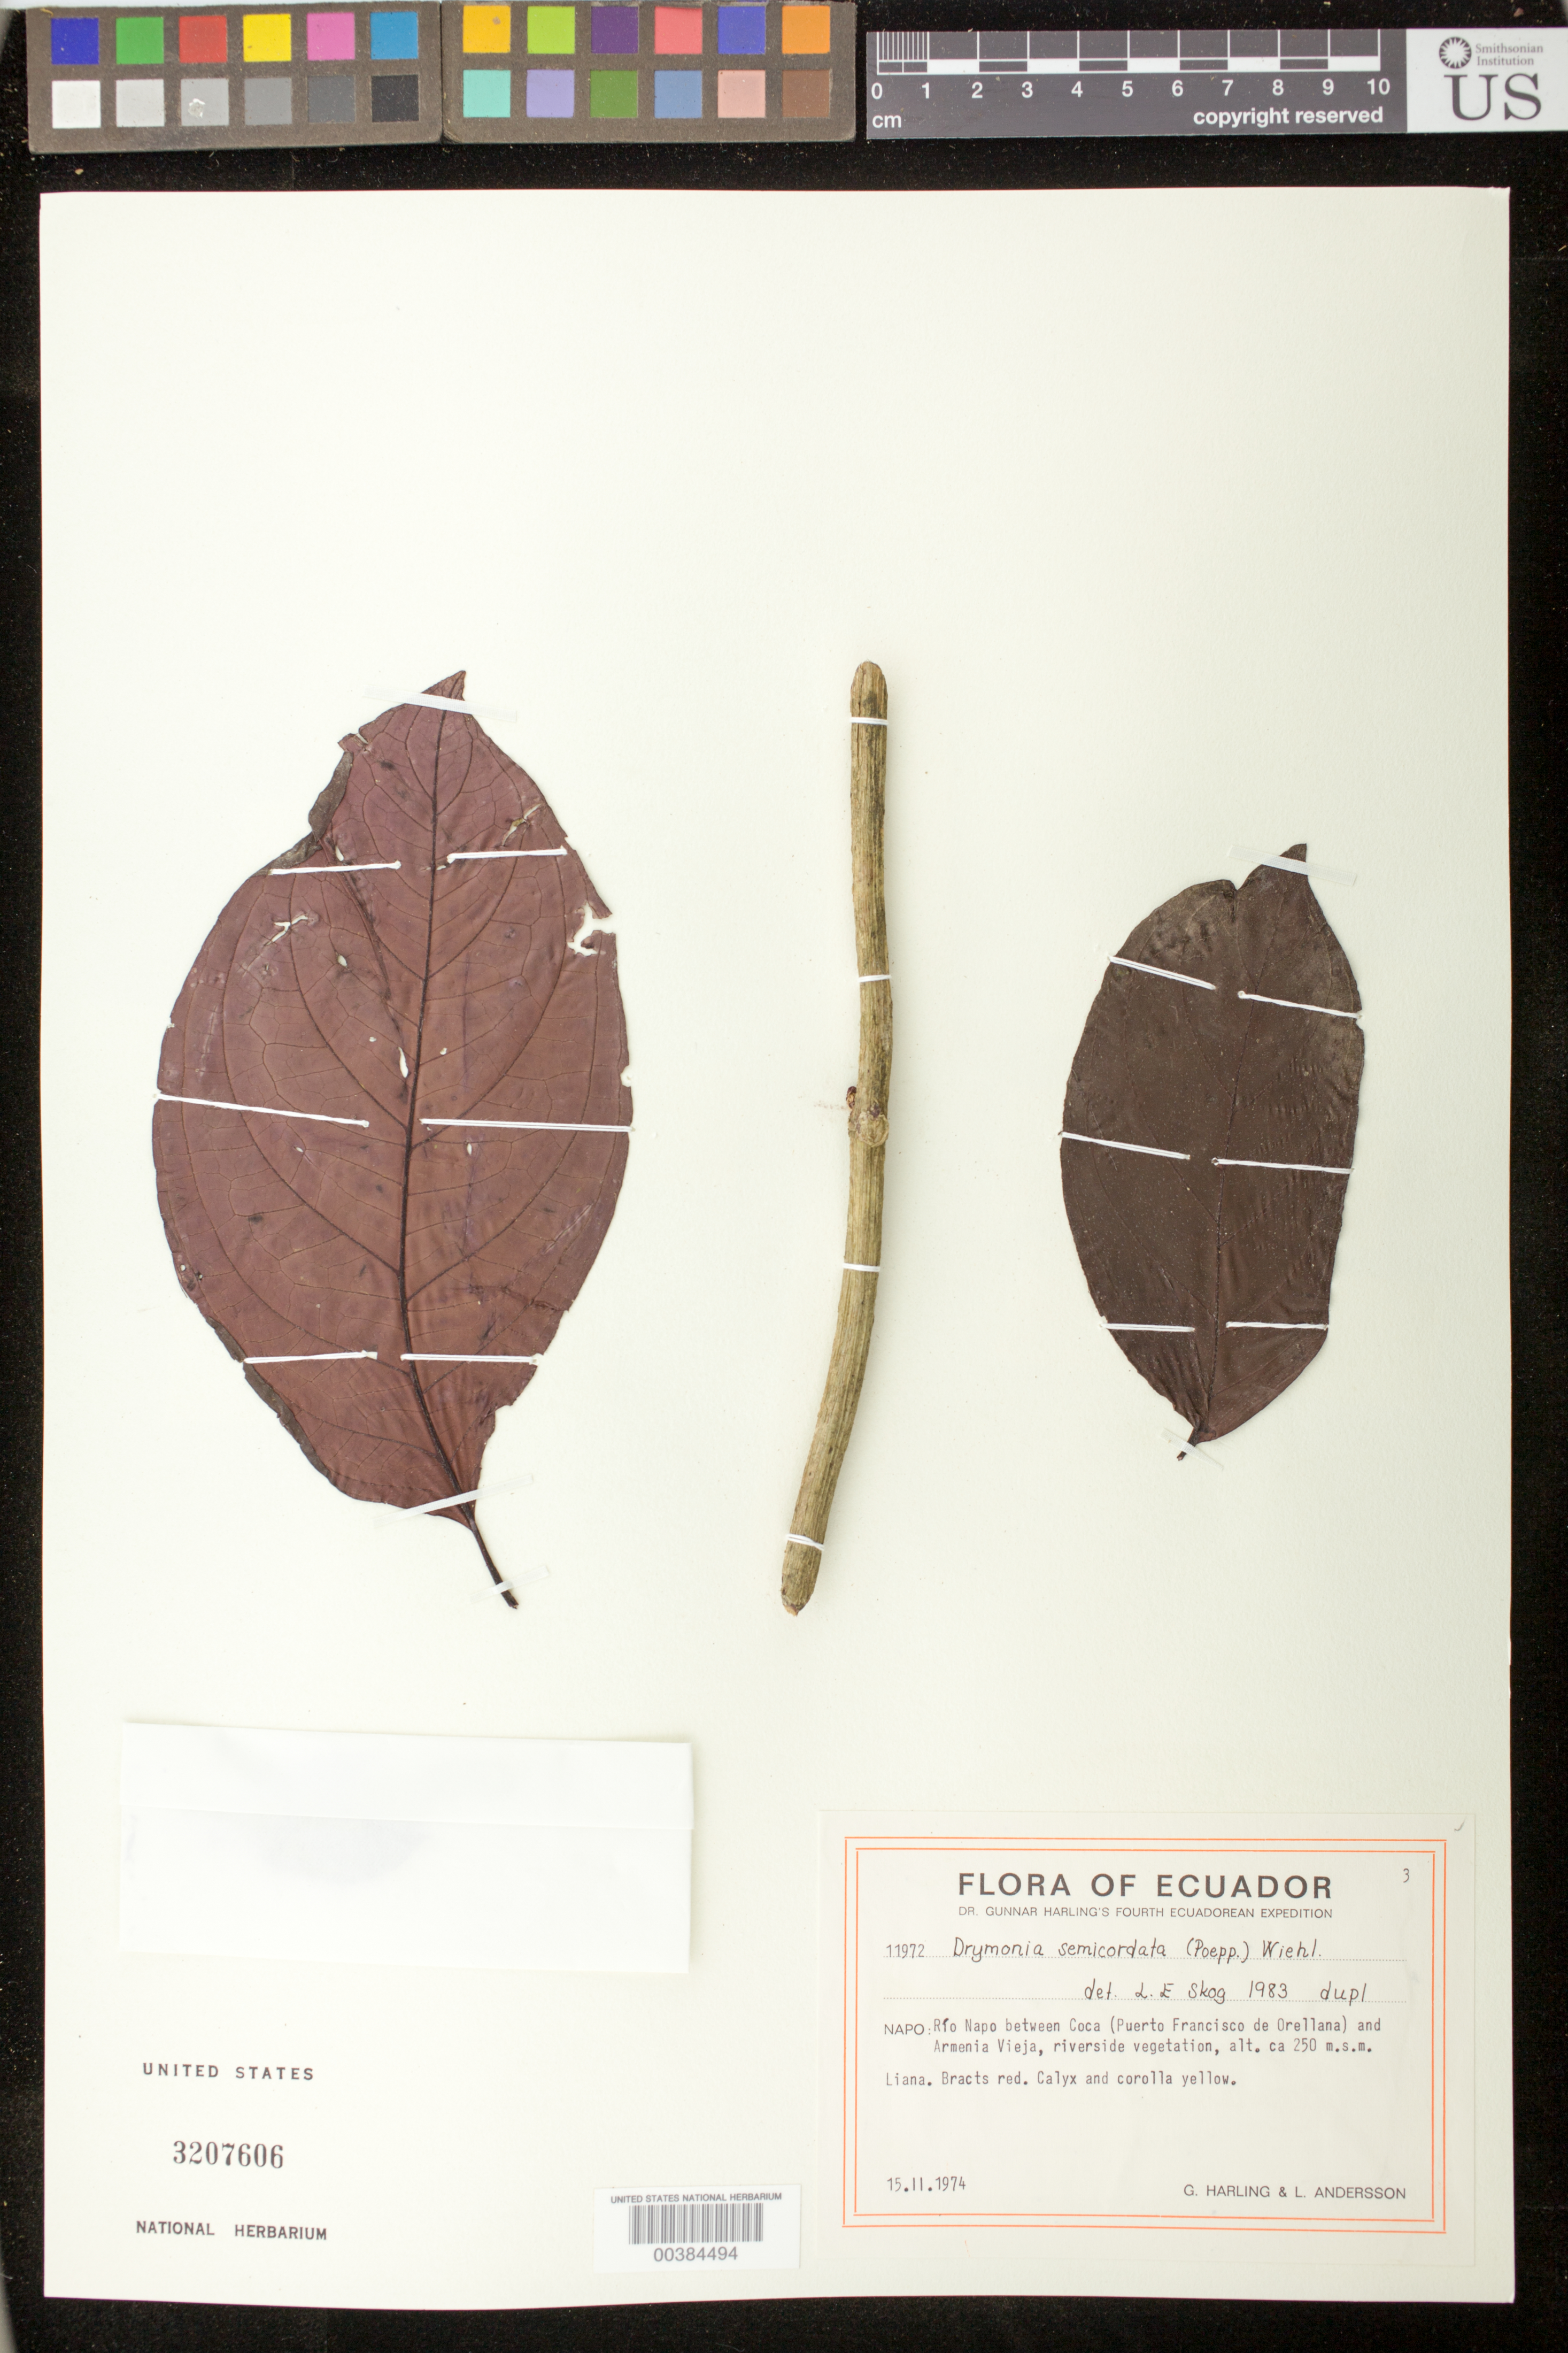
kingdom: Plantae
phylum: Tracheophyta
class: Magnoliopsida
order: Lamiales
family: Gesneriaceae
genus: Drymonia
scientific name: Drymonia semicordata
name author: (Poepp.) Wiehler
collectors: G. Harling & L. Andersson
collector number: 11972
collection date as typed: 15 Feb 1974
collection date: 1974-02-15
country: Ecuador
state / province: Napo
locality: Rio Napo between Coca and Armenia Vieja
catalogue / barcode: US 3207606